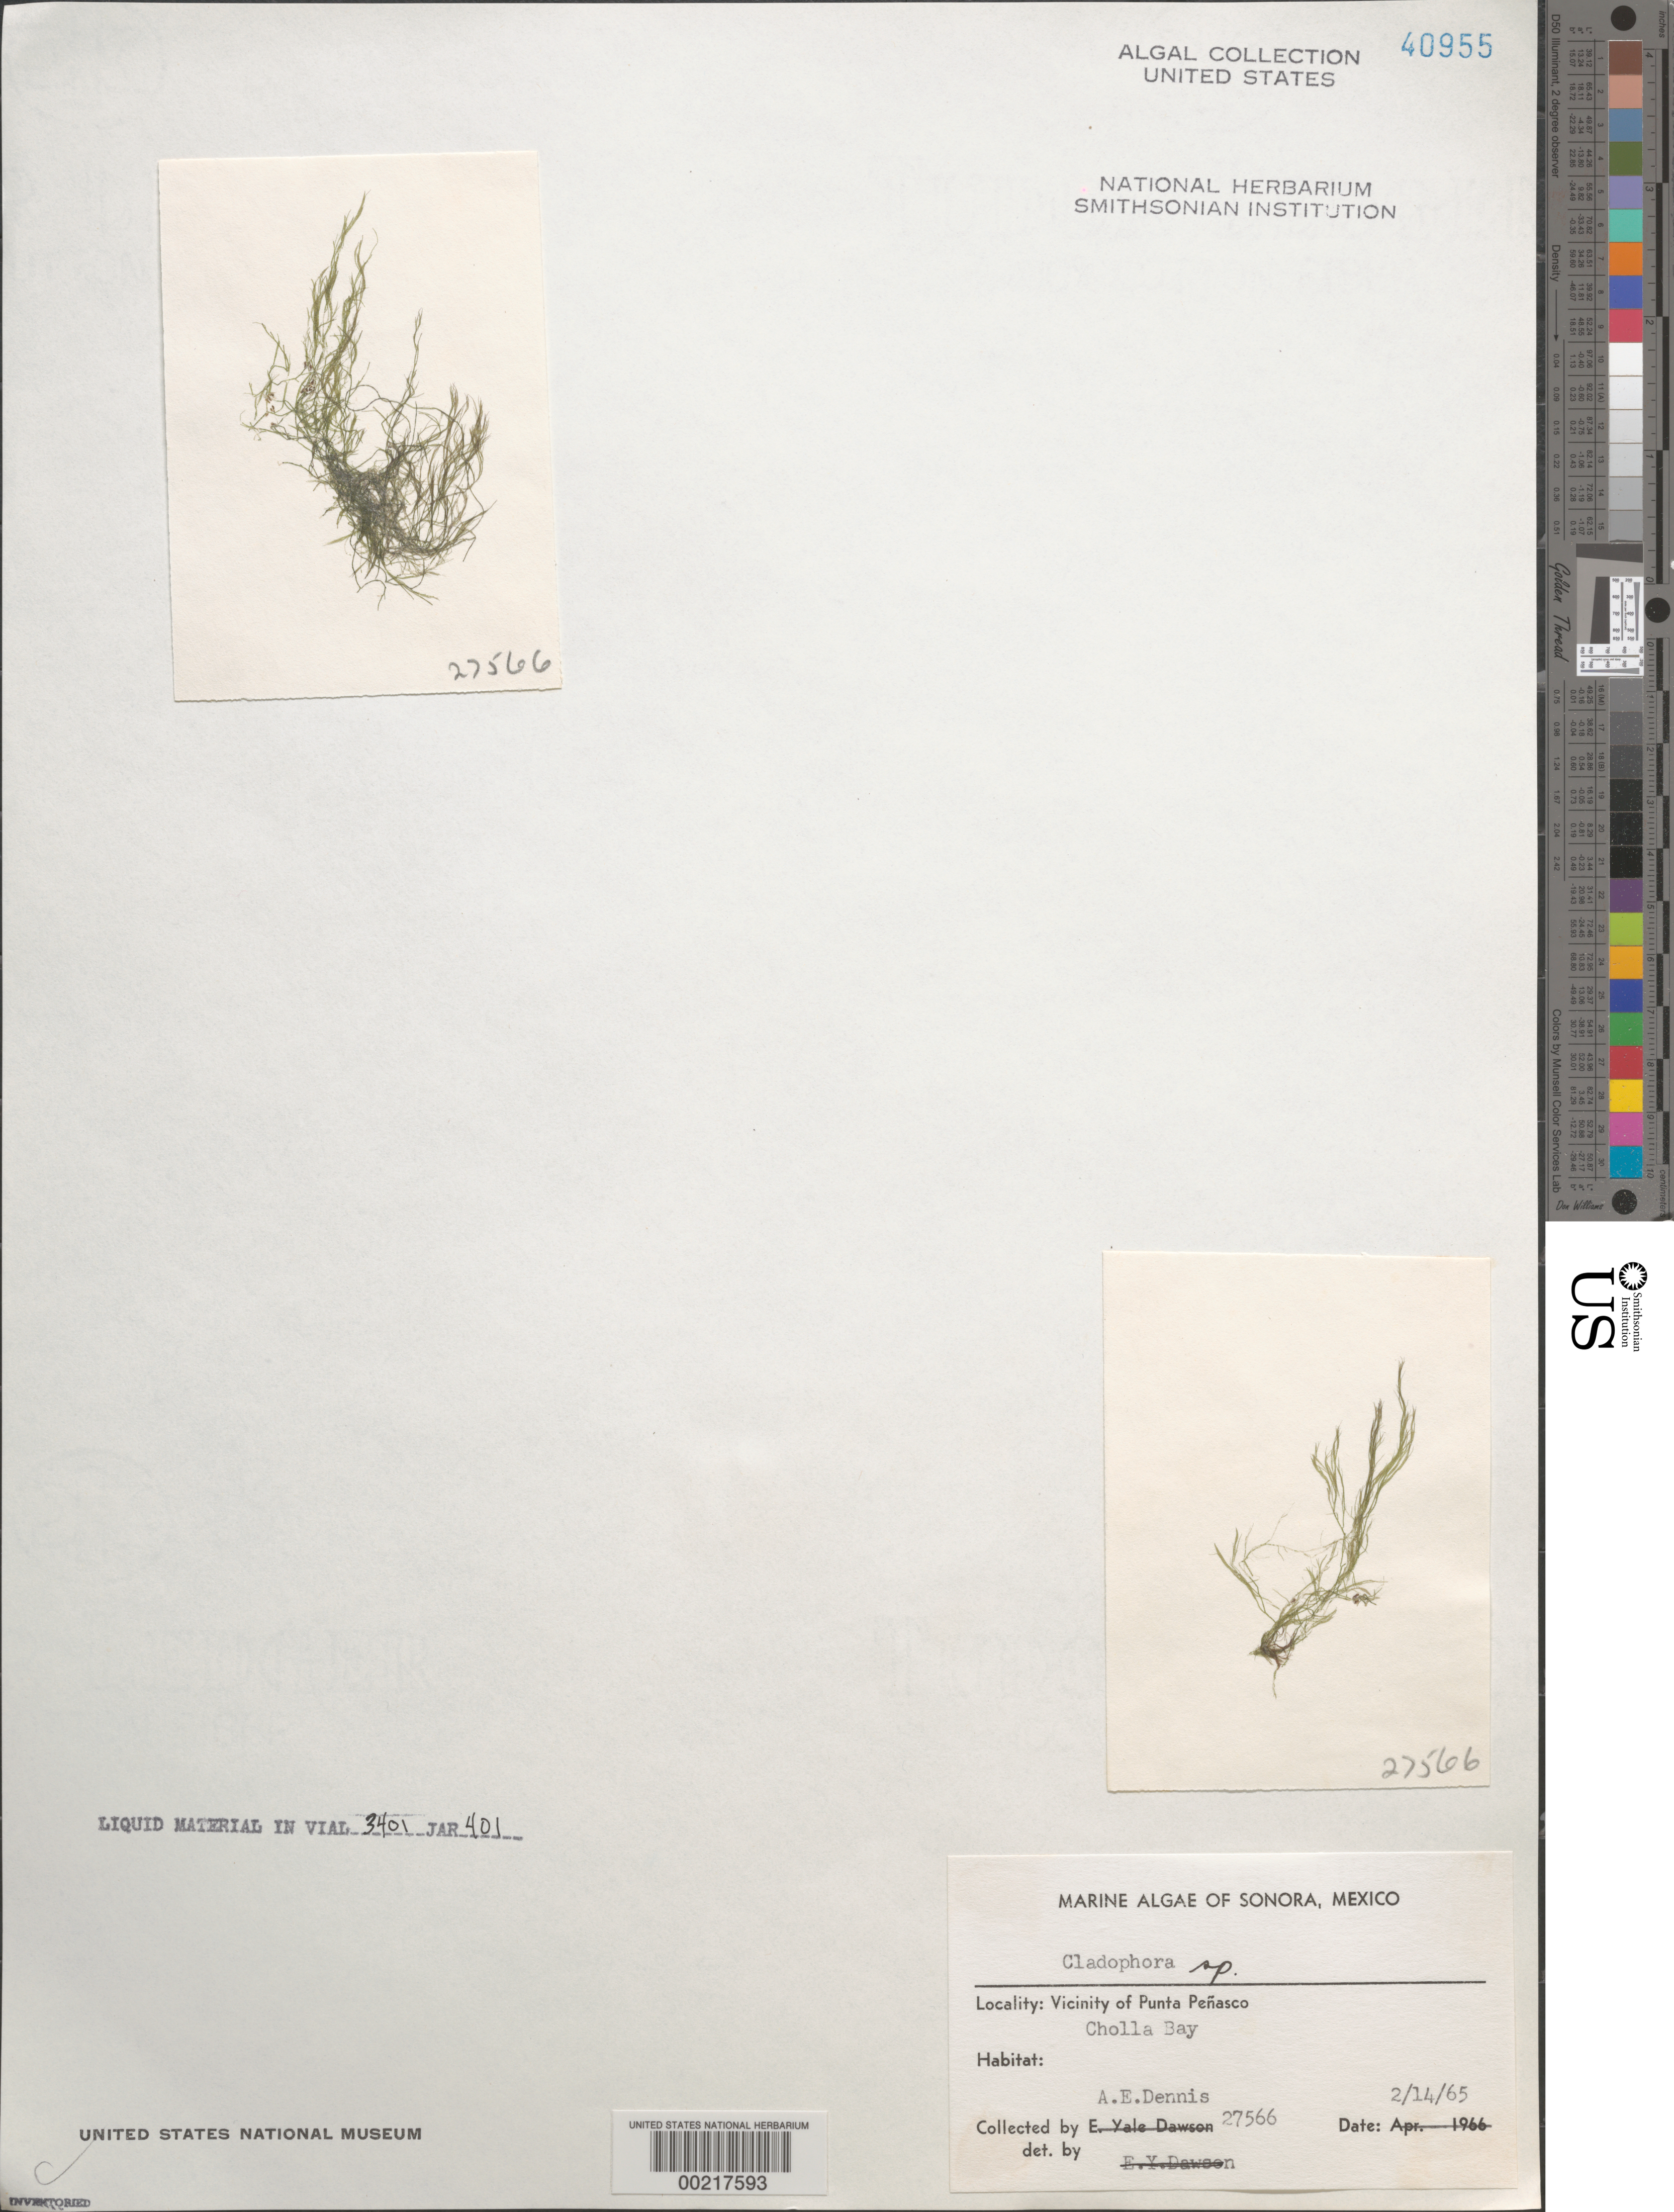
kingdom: Plantae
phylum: Chlorophyta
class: Ulvophyceae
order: Cladophorales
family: Cladophoraceae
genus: Cladophora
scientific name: Cladophora sp.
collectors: A. Dennis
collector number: EYD 27566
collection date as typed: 14 Feb 1965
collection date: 1965-02-14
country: Mexico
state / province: Sonora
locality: Cholla Bay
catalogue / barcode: US 40955